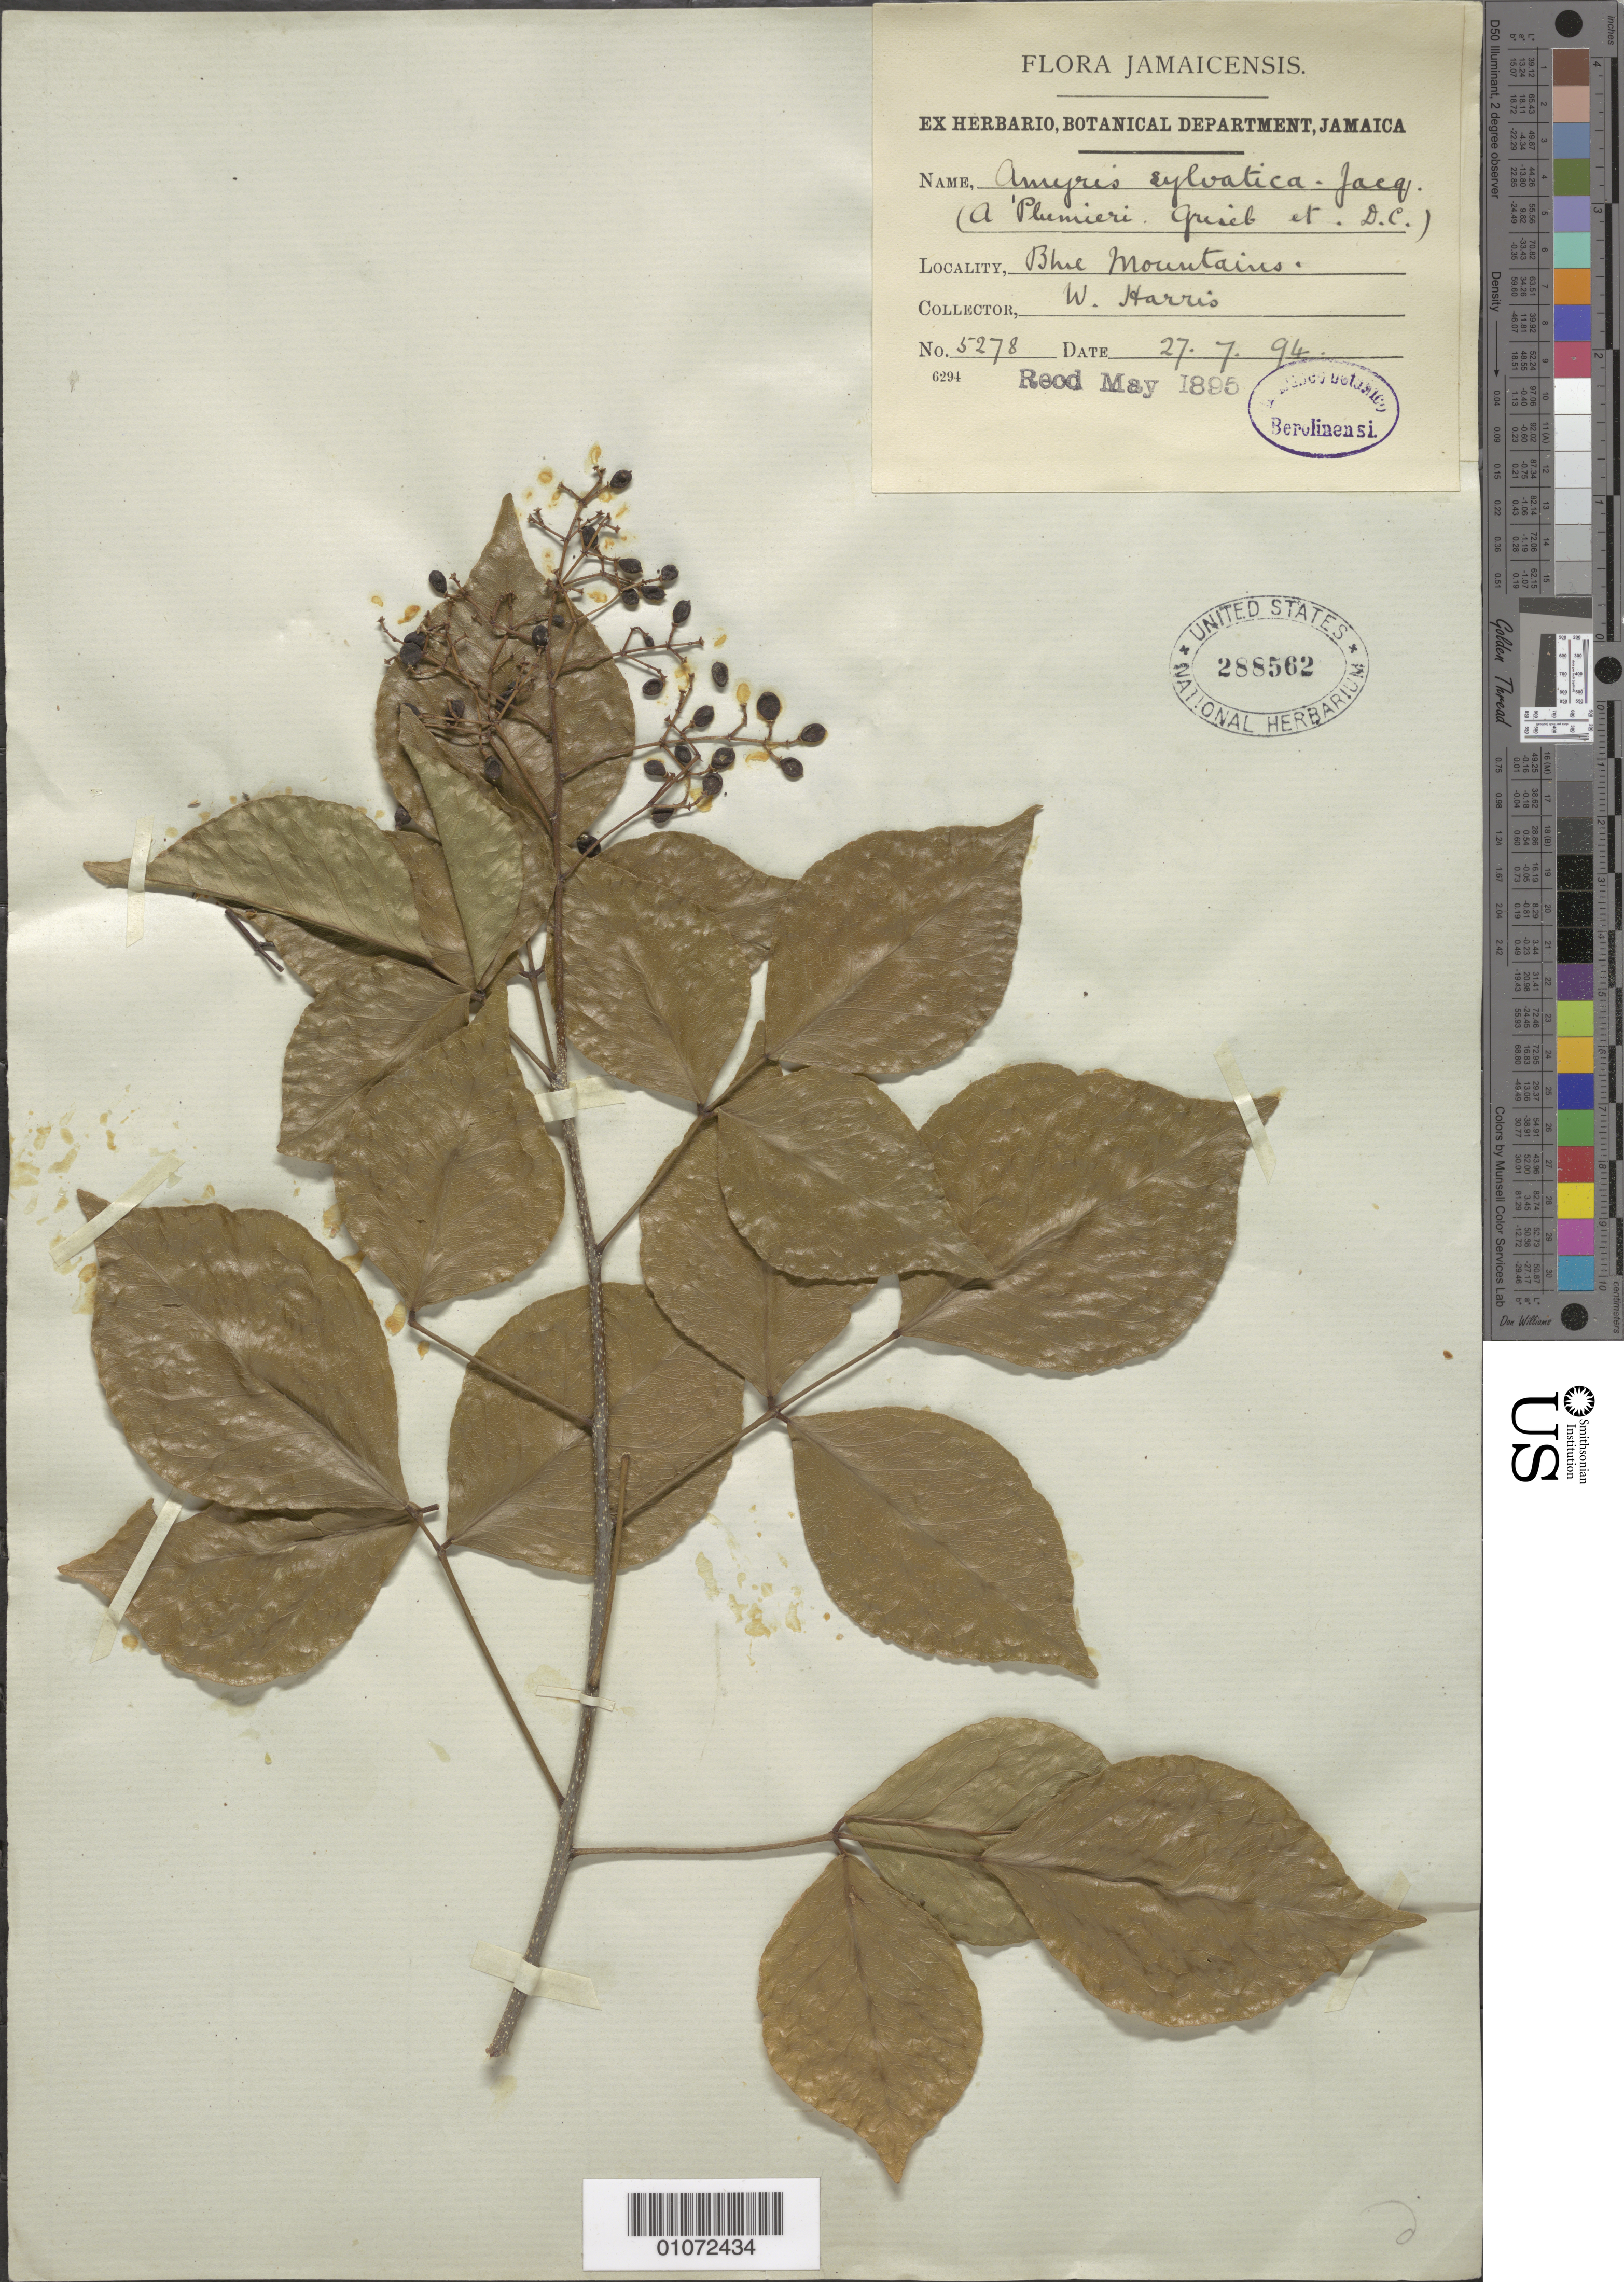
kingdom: Plantae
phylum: Tracheophyta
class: Magnoliopsida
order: Sapindales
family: Rutaceae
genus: Amyris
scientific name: Amyris sylvatica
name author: Jacq.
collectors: W. Harris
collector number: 5278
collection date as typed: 27 Jul 1894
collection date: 1894-07-27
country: Jamaica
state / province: Portland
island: Jamaica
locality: Blue Mountains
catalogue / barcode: US 288562